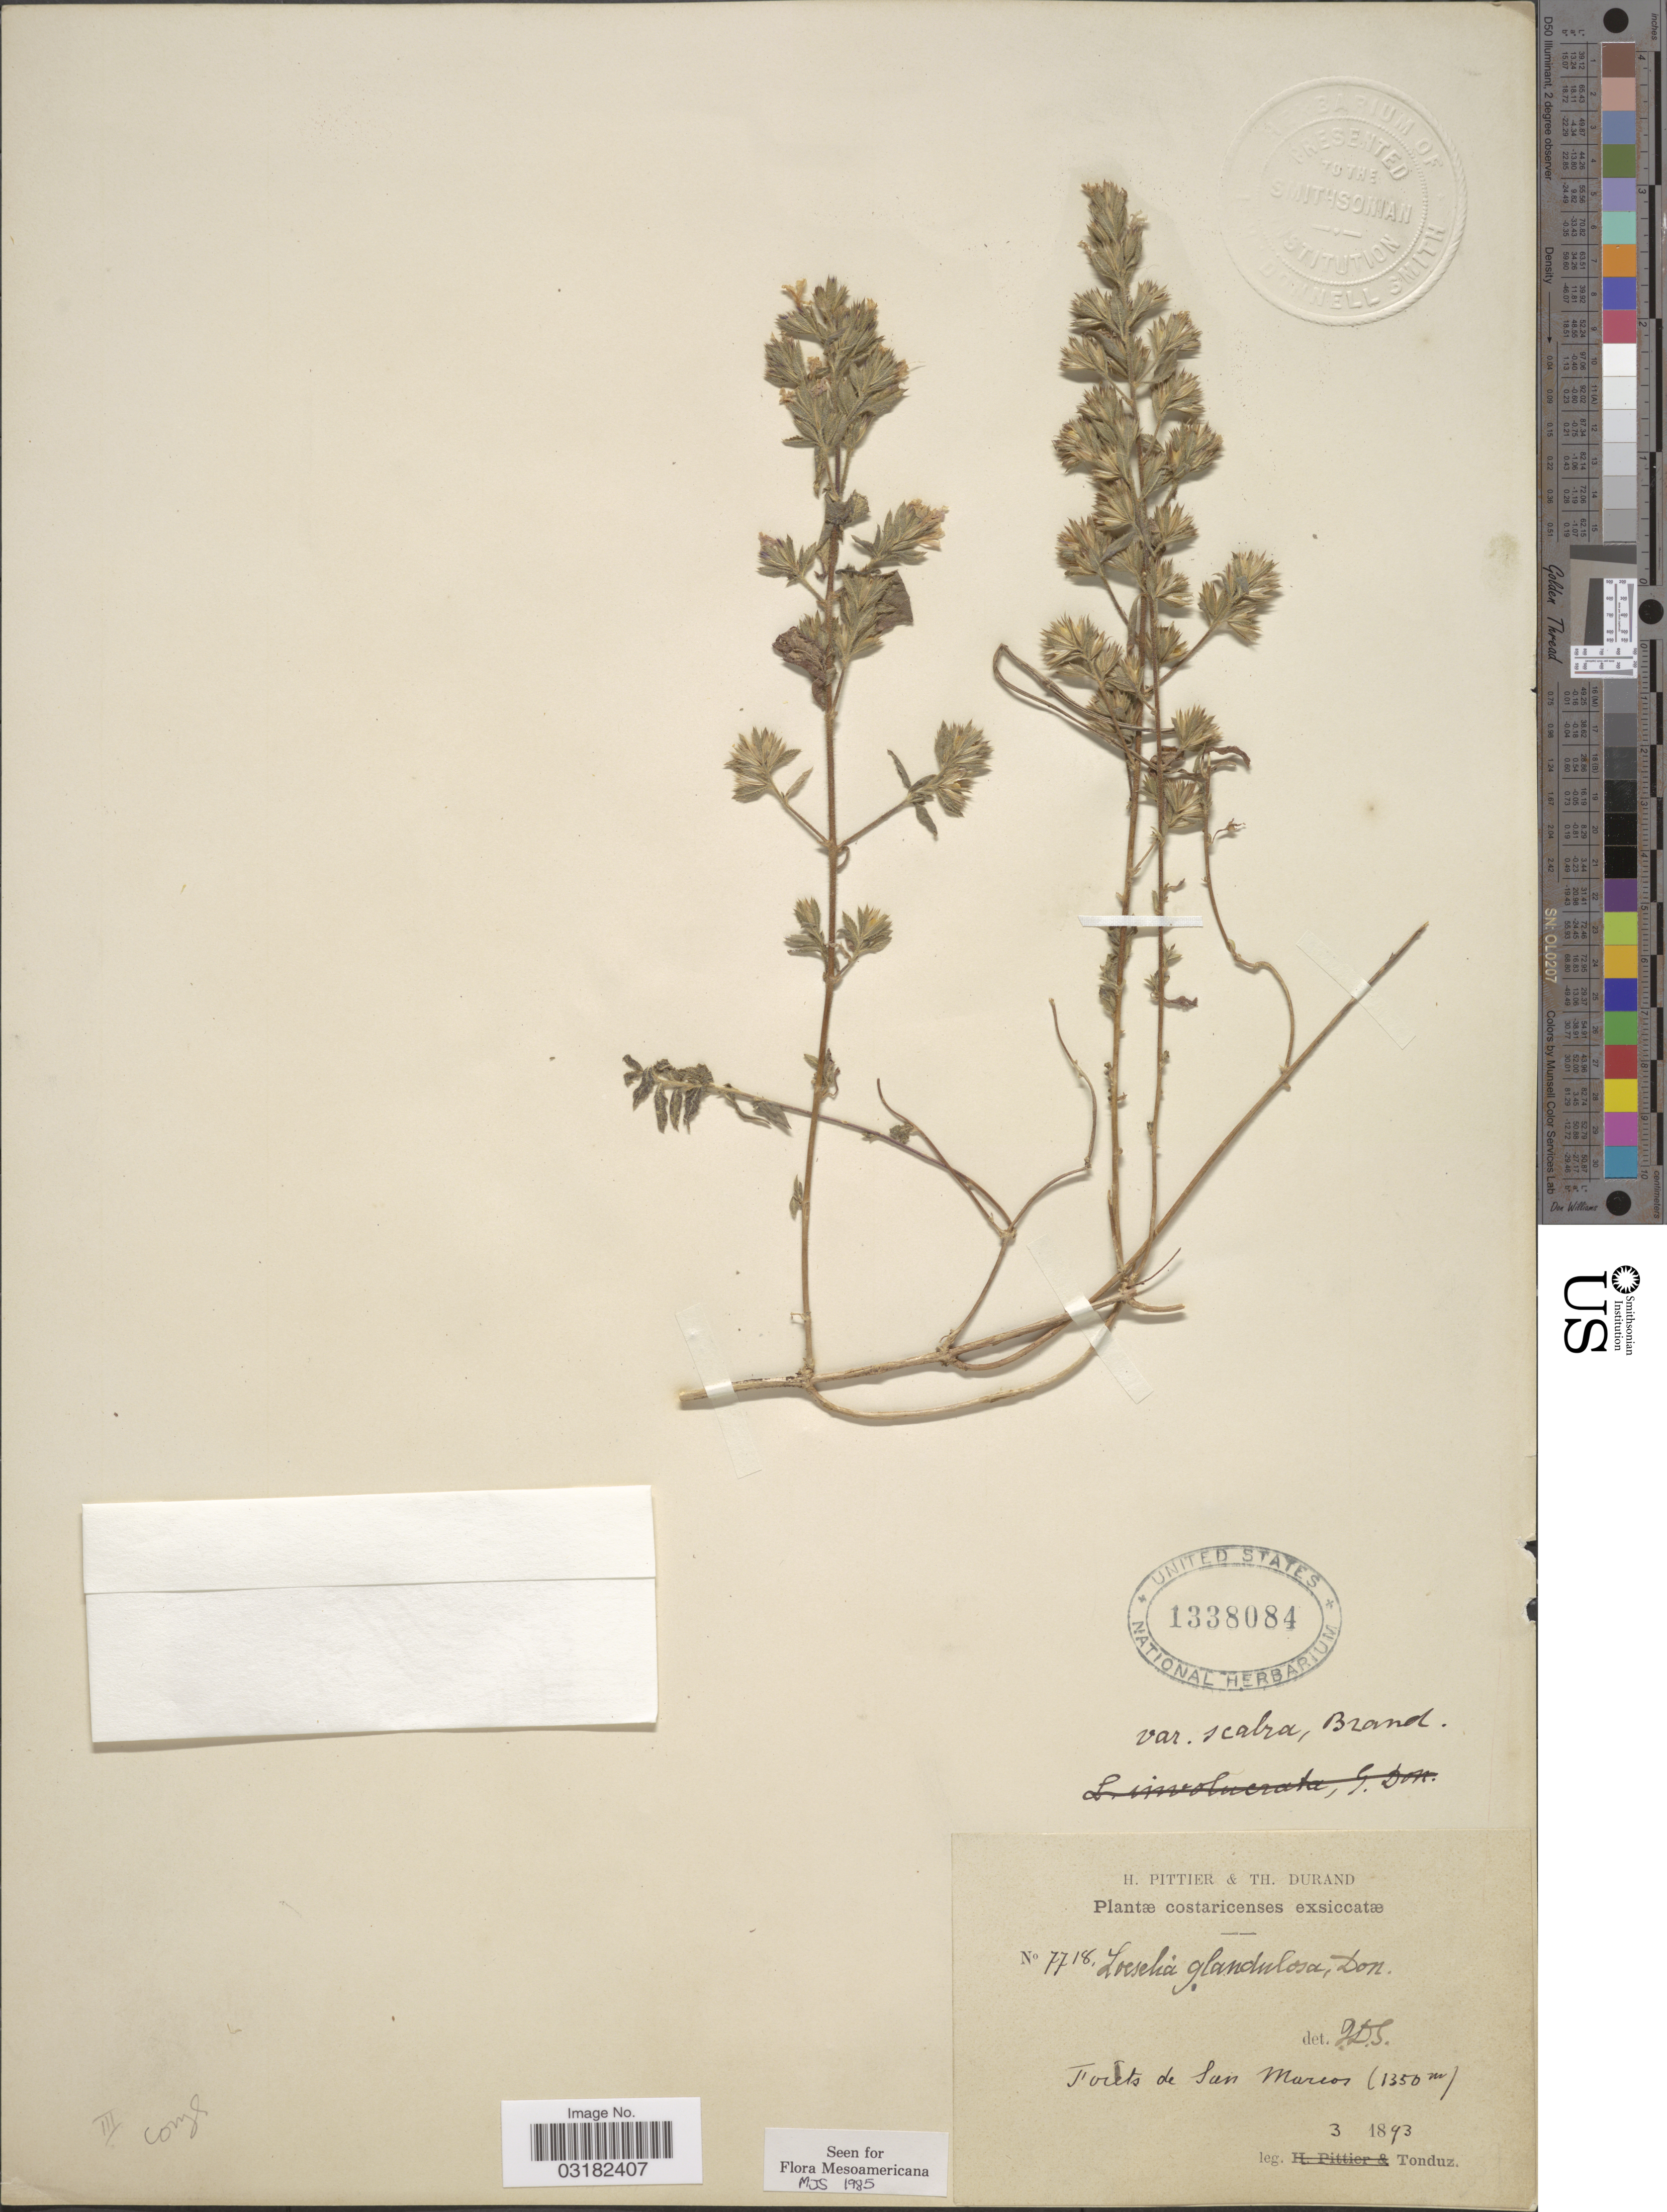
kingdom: Plantae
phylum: Tracheophyta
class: Magnoliopsida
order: Ericales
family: Polemoniaceae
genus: Loeselia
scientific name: Loeselia glandulosa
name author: (Cav.) G. Don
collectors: Tonduz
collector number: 7718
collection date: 1893-03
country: Costa Rica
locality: Forêts de San Marcos.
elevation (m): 1350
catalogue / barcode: US 1338084